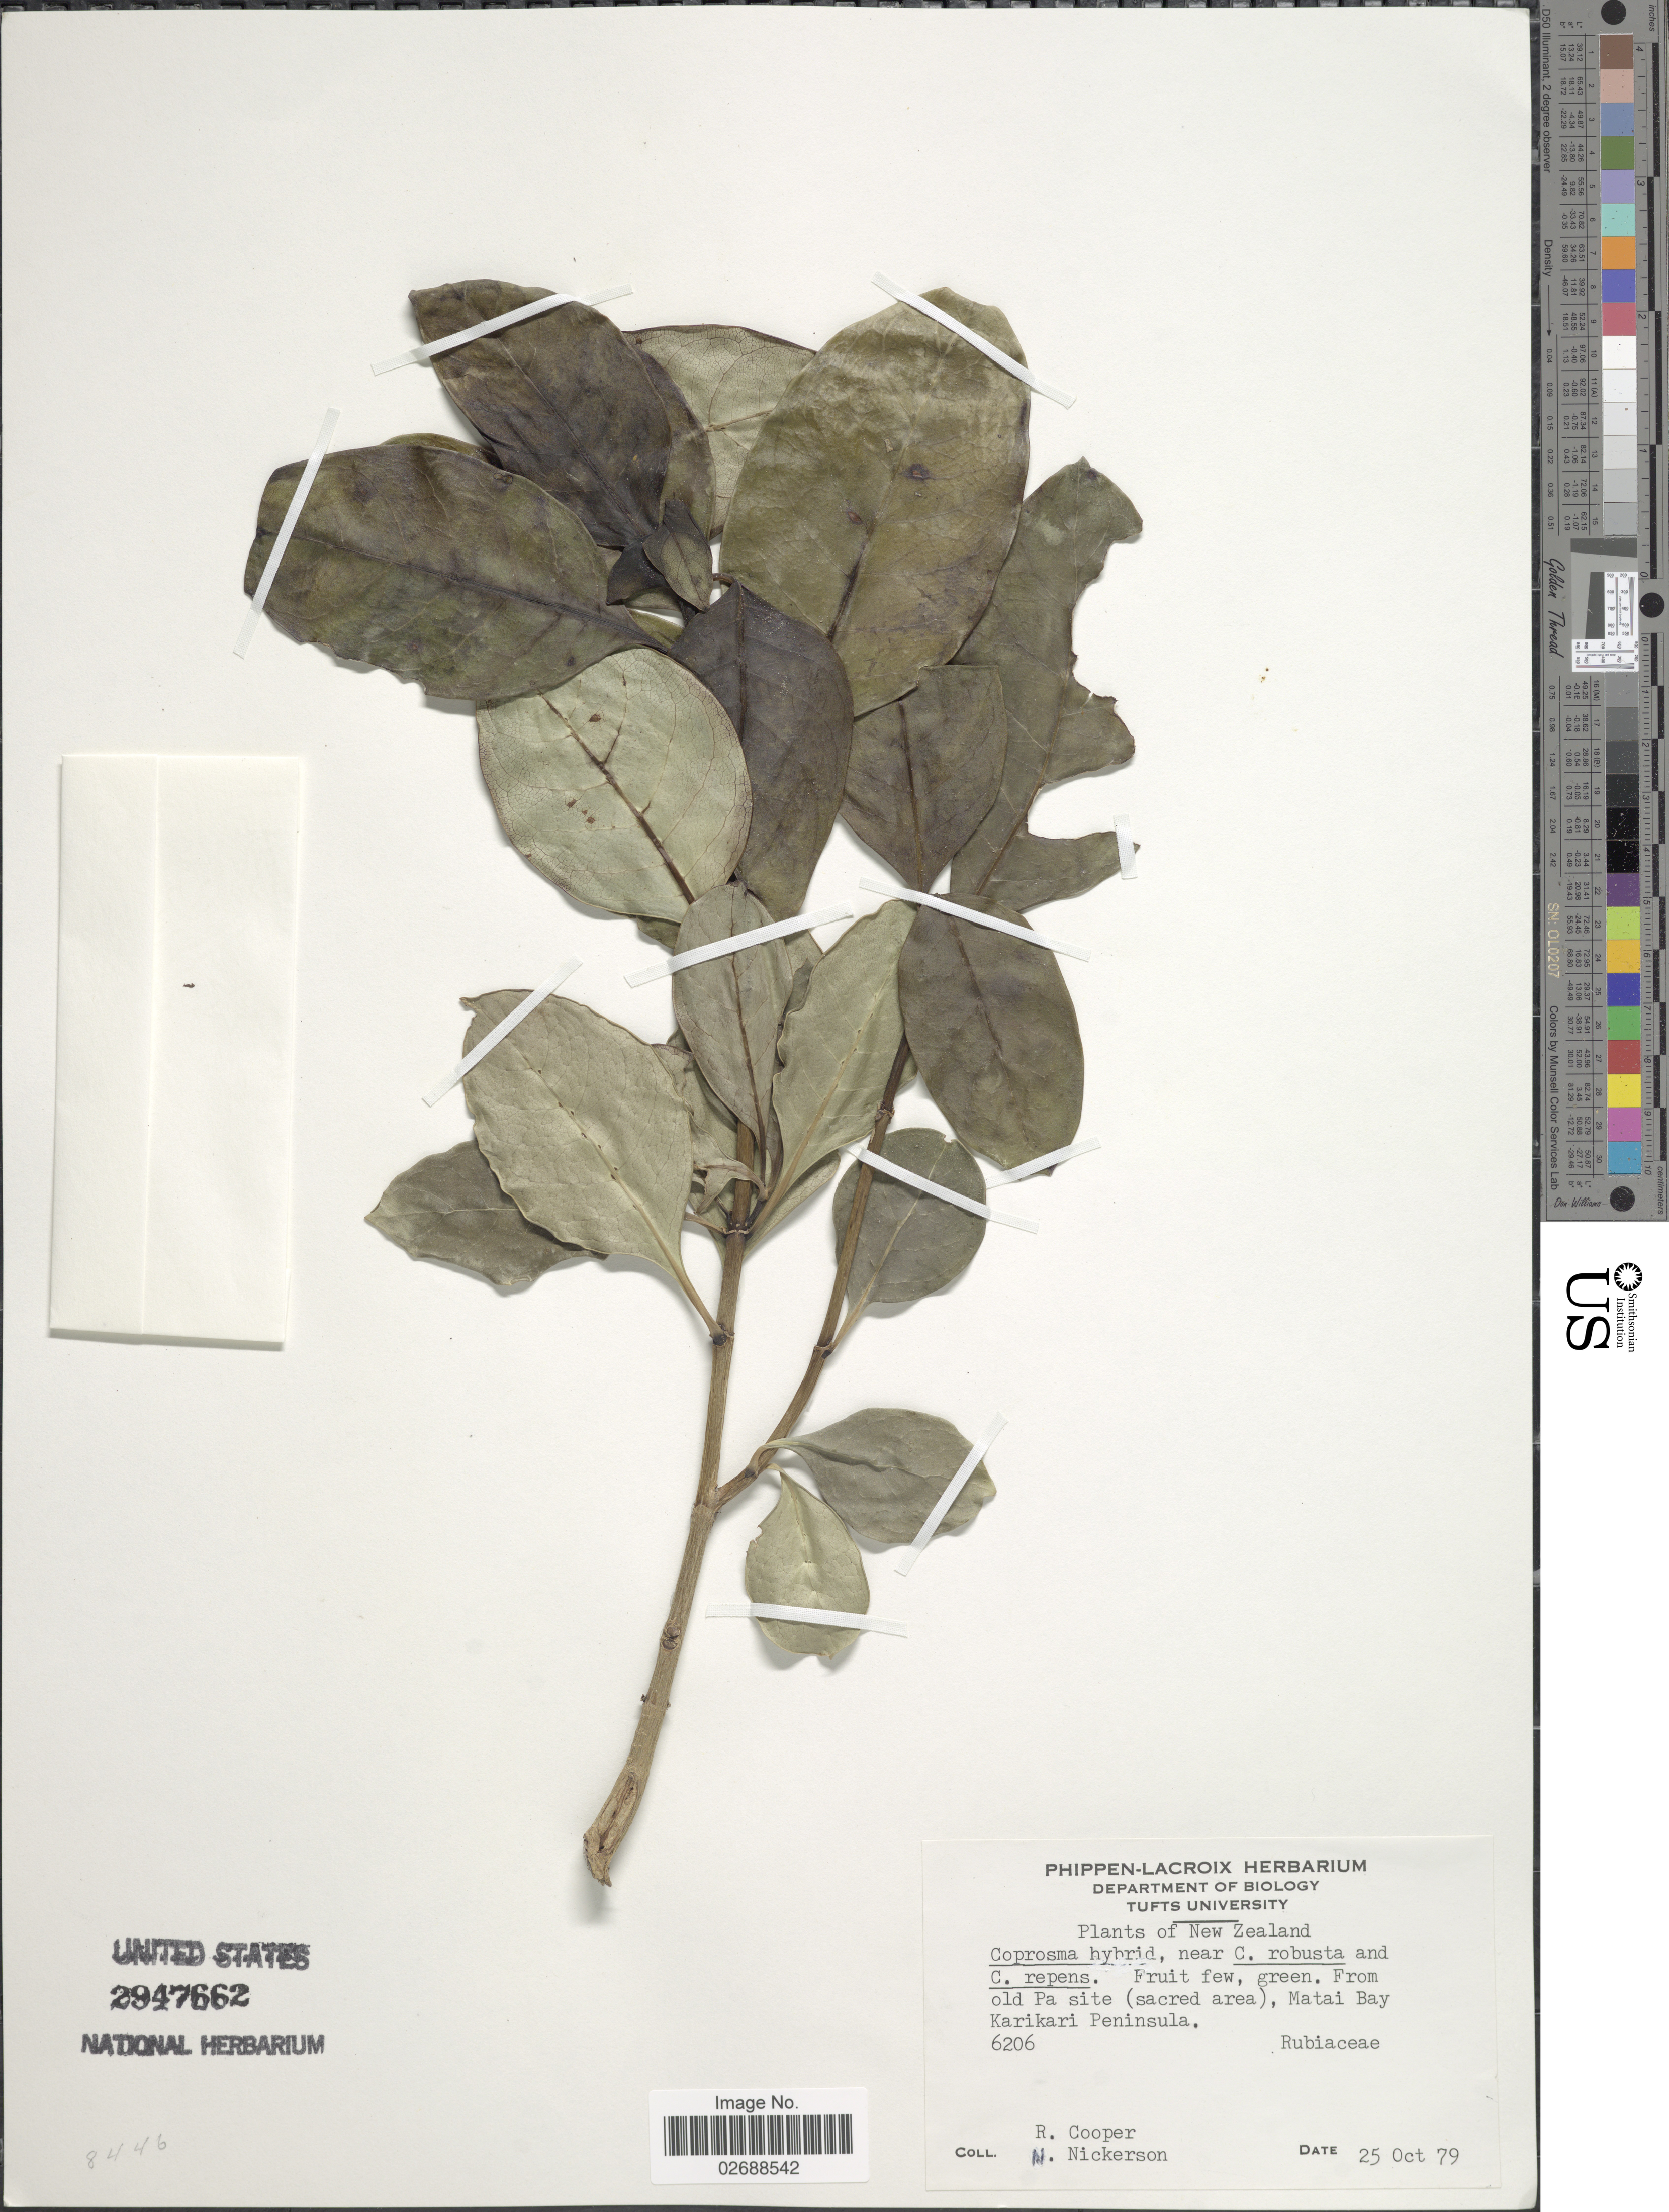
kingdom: Plantae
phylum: Tracheophyta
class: Magnoliopsida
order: Gentianales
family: Rubiaceae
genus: Coprosma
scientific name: Coprosma robusta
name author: Raoul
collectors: R. Cooper & N. Nickerson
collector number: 6206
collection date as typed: Transcribed d/m/y: 25/10/79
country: New Zealand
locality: From old Pa site (sacred area), Matai Bay Karikari Peninsula.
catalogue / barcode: US 2947662